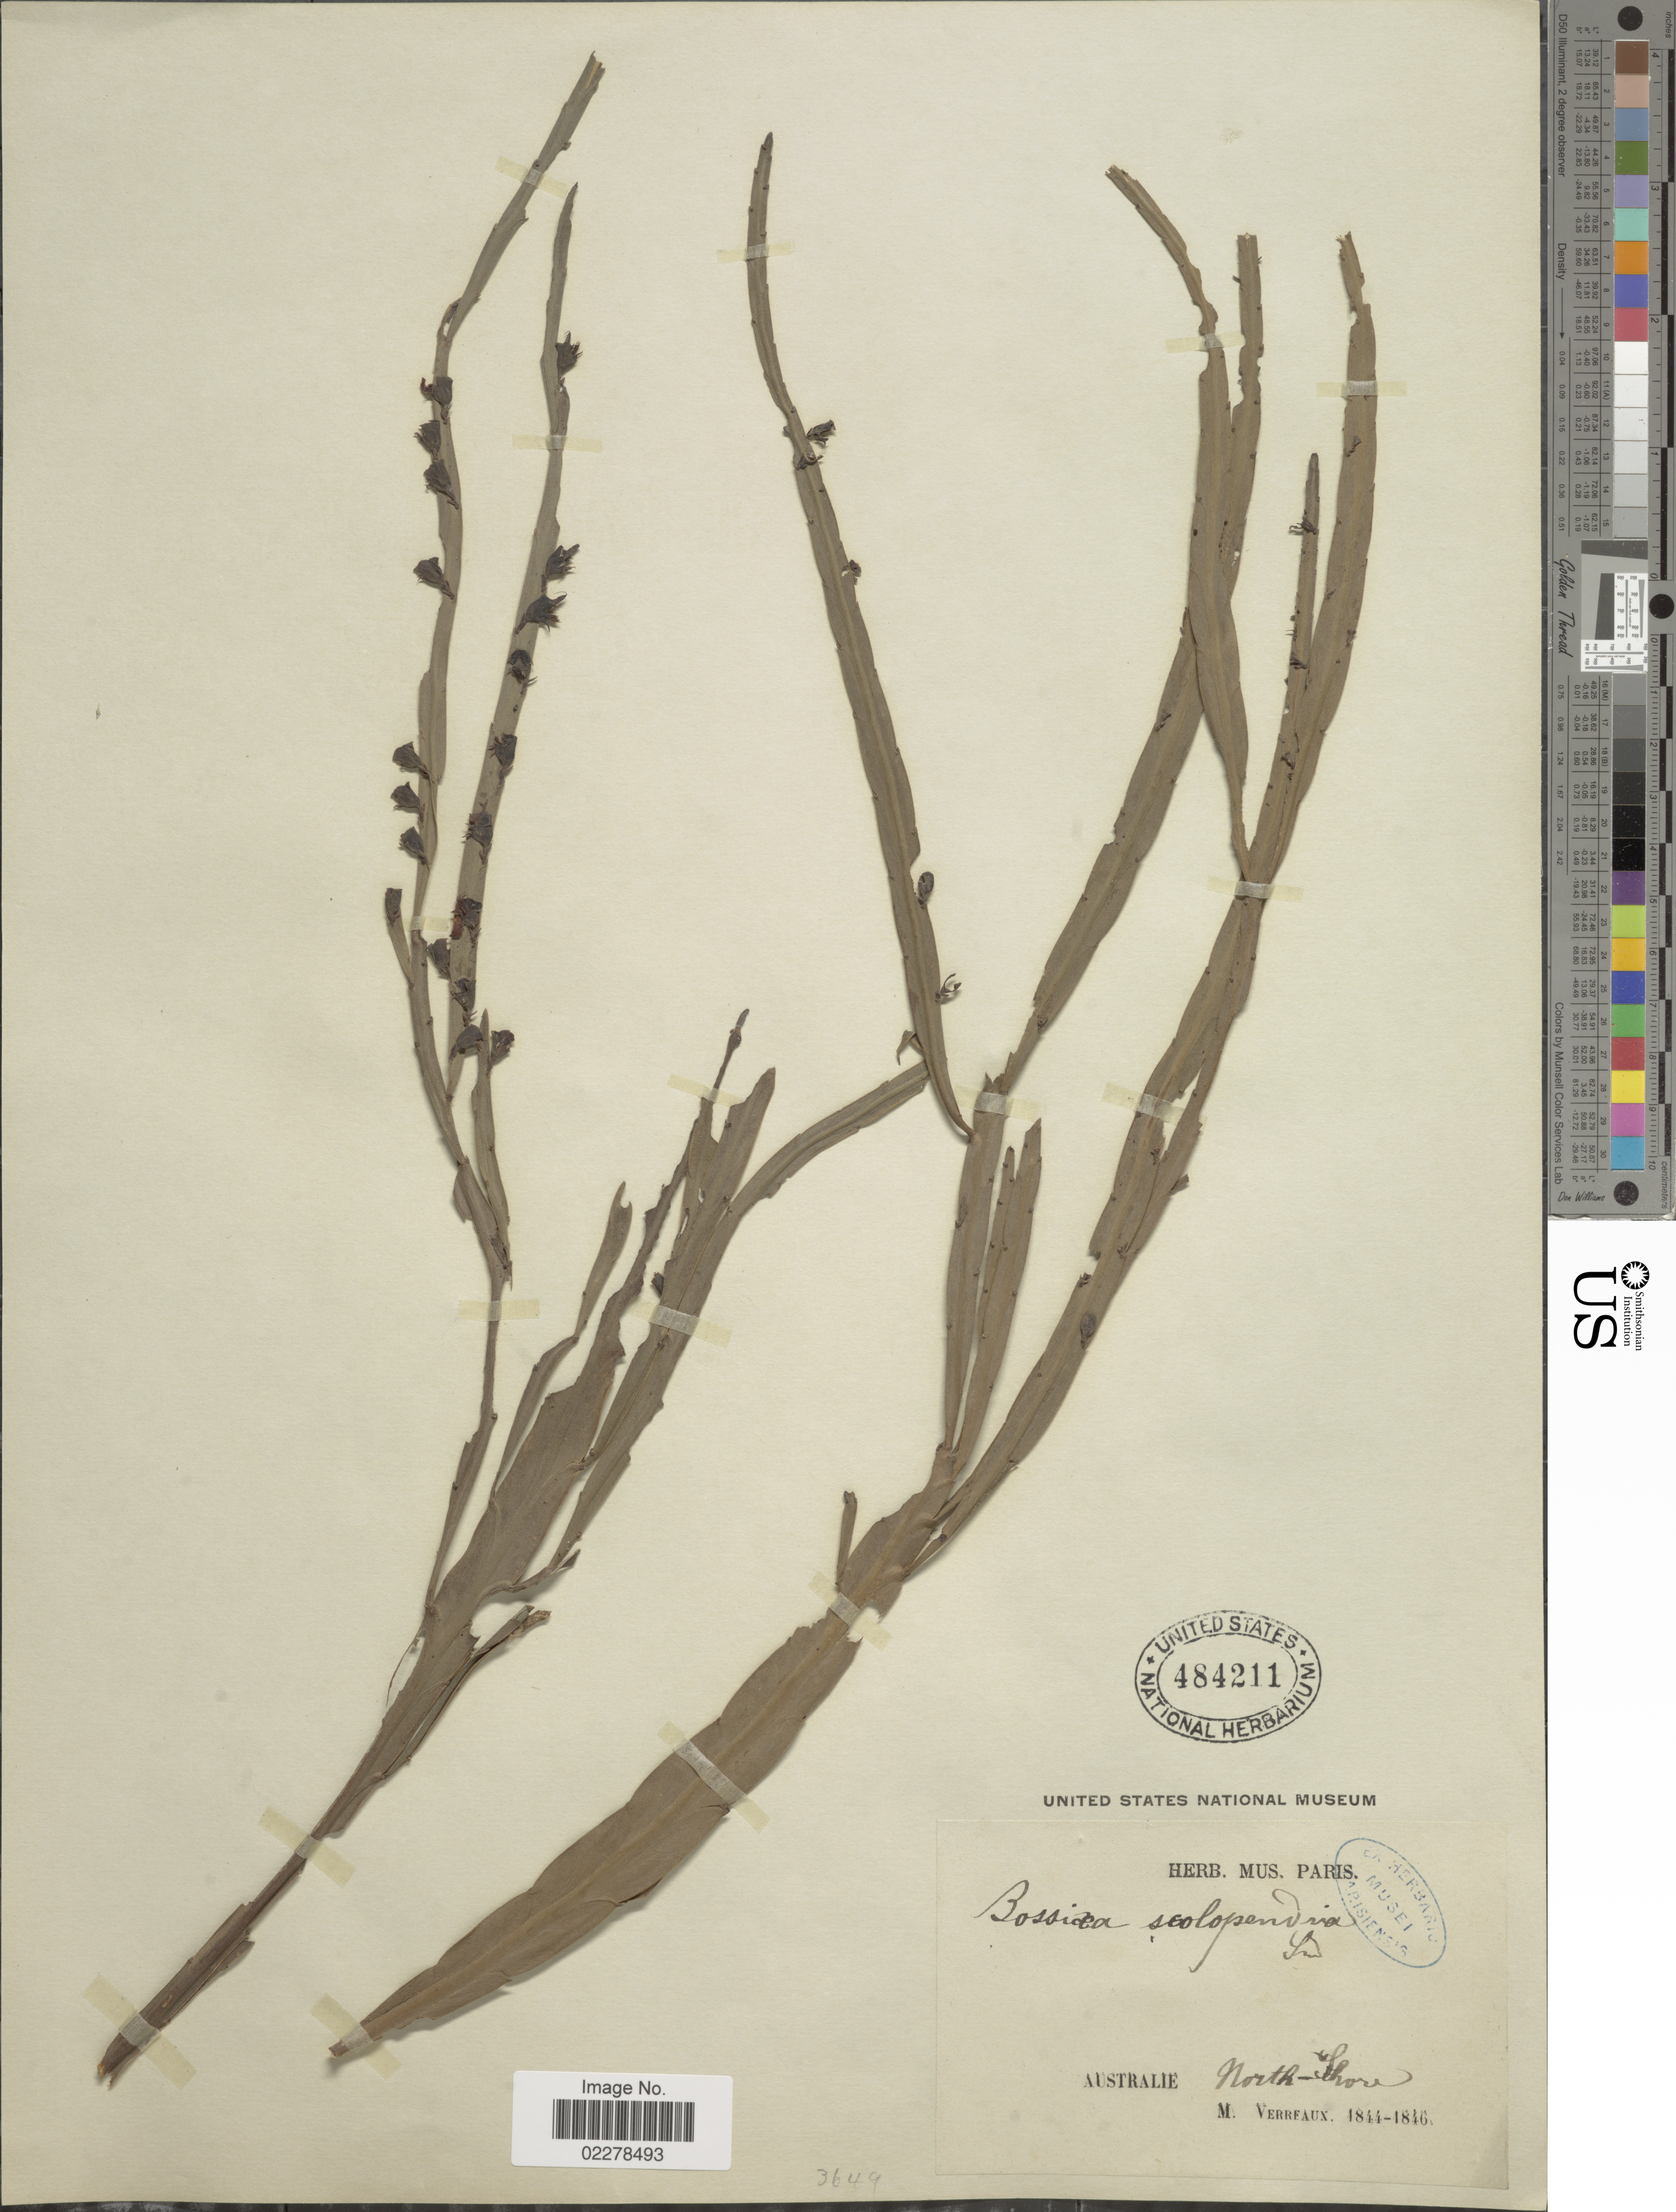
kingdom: Plantae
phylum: Tracheophyta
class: Magnoliopsida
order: Fabales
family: Fabaceae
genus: Bossiaea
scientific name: Bossiaea scolopendria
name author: Sm.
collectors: M. Verreaux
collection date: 1844/1846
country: Australia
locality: Australie. North - Thore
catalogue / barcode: US 484211